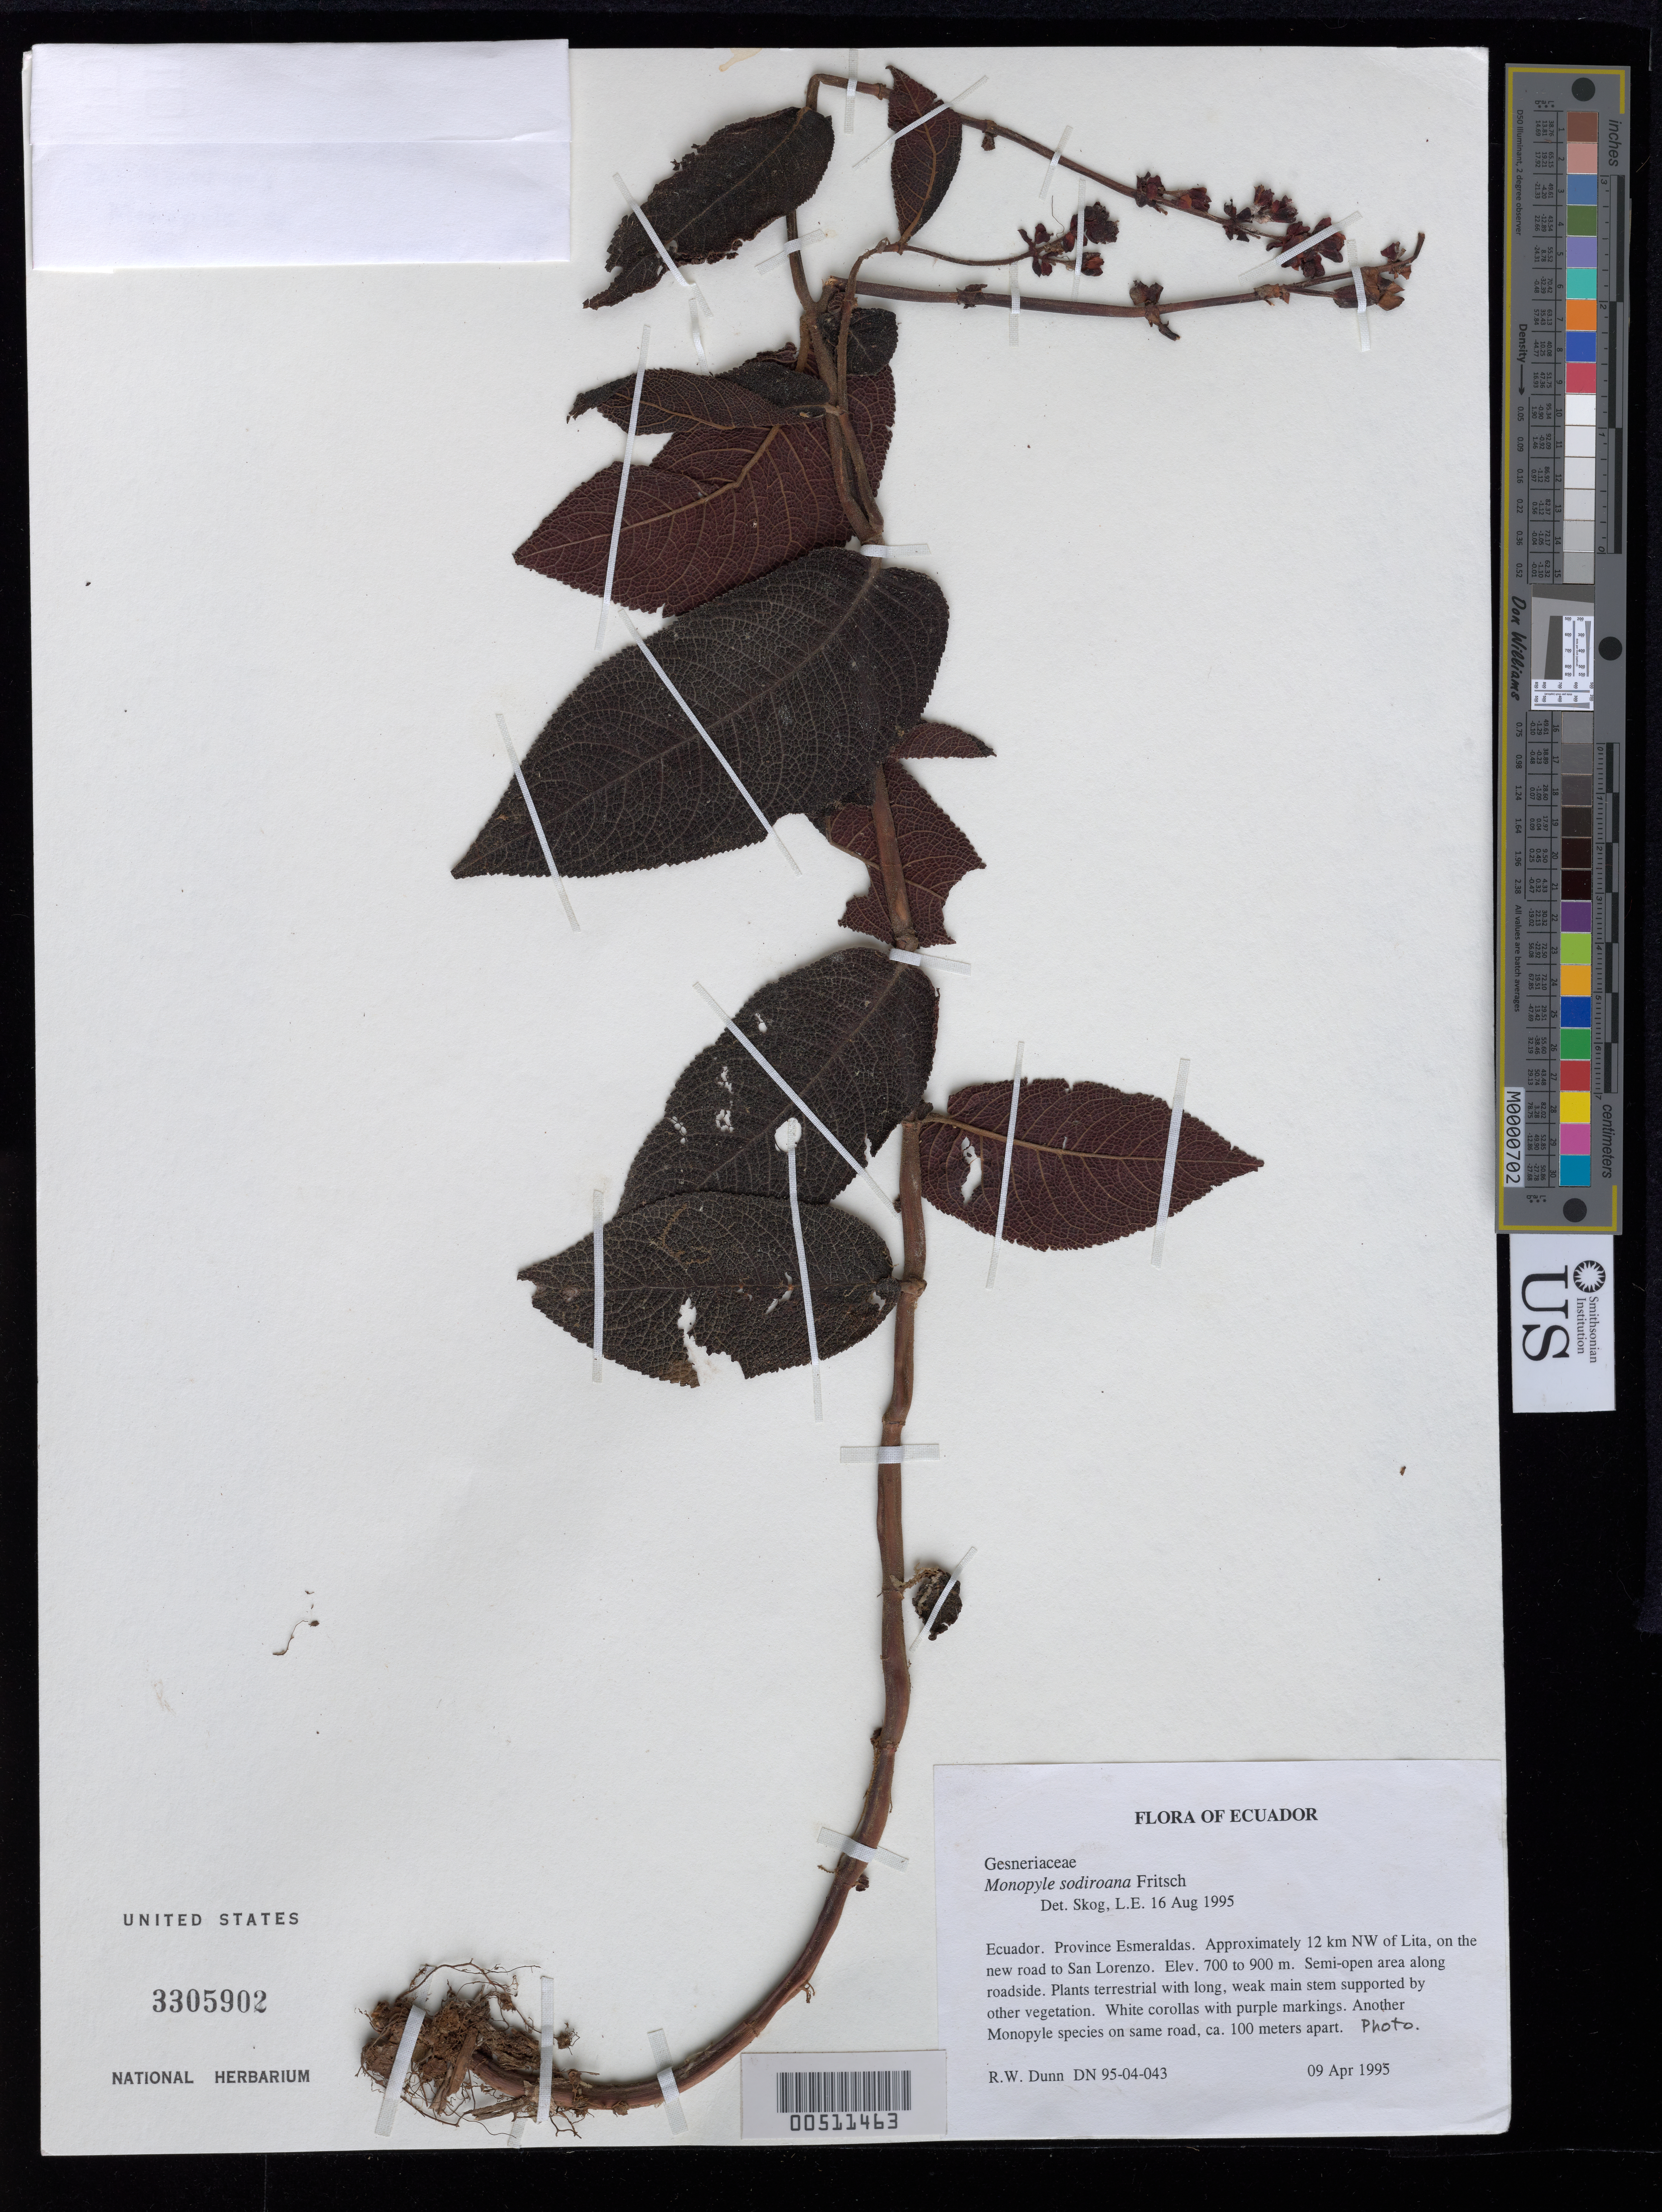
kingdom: Plantae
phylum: Tracheophyta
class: Magnoliopsida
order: Lamiales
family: Gesneriaceae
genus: Monopyle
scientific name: Monopyle sodiroana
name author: Fritsch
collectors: R. Dunn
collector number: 9504043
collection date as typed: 09 Apr 1995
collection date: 1995-04-09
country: Ecuador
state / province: Esmeraldas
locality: NW of Lita, road to San Lorenzo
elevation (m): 700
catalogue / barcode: US 3305902